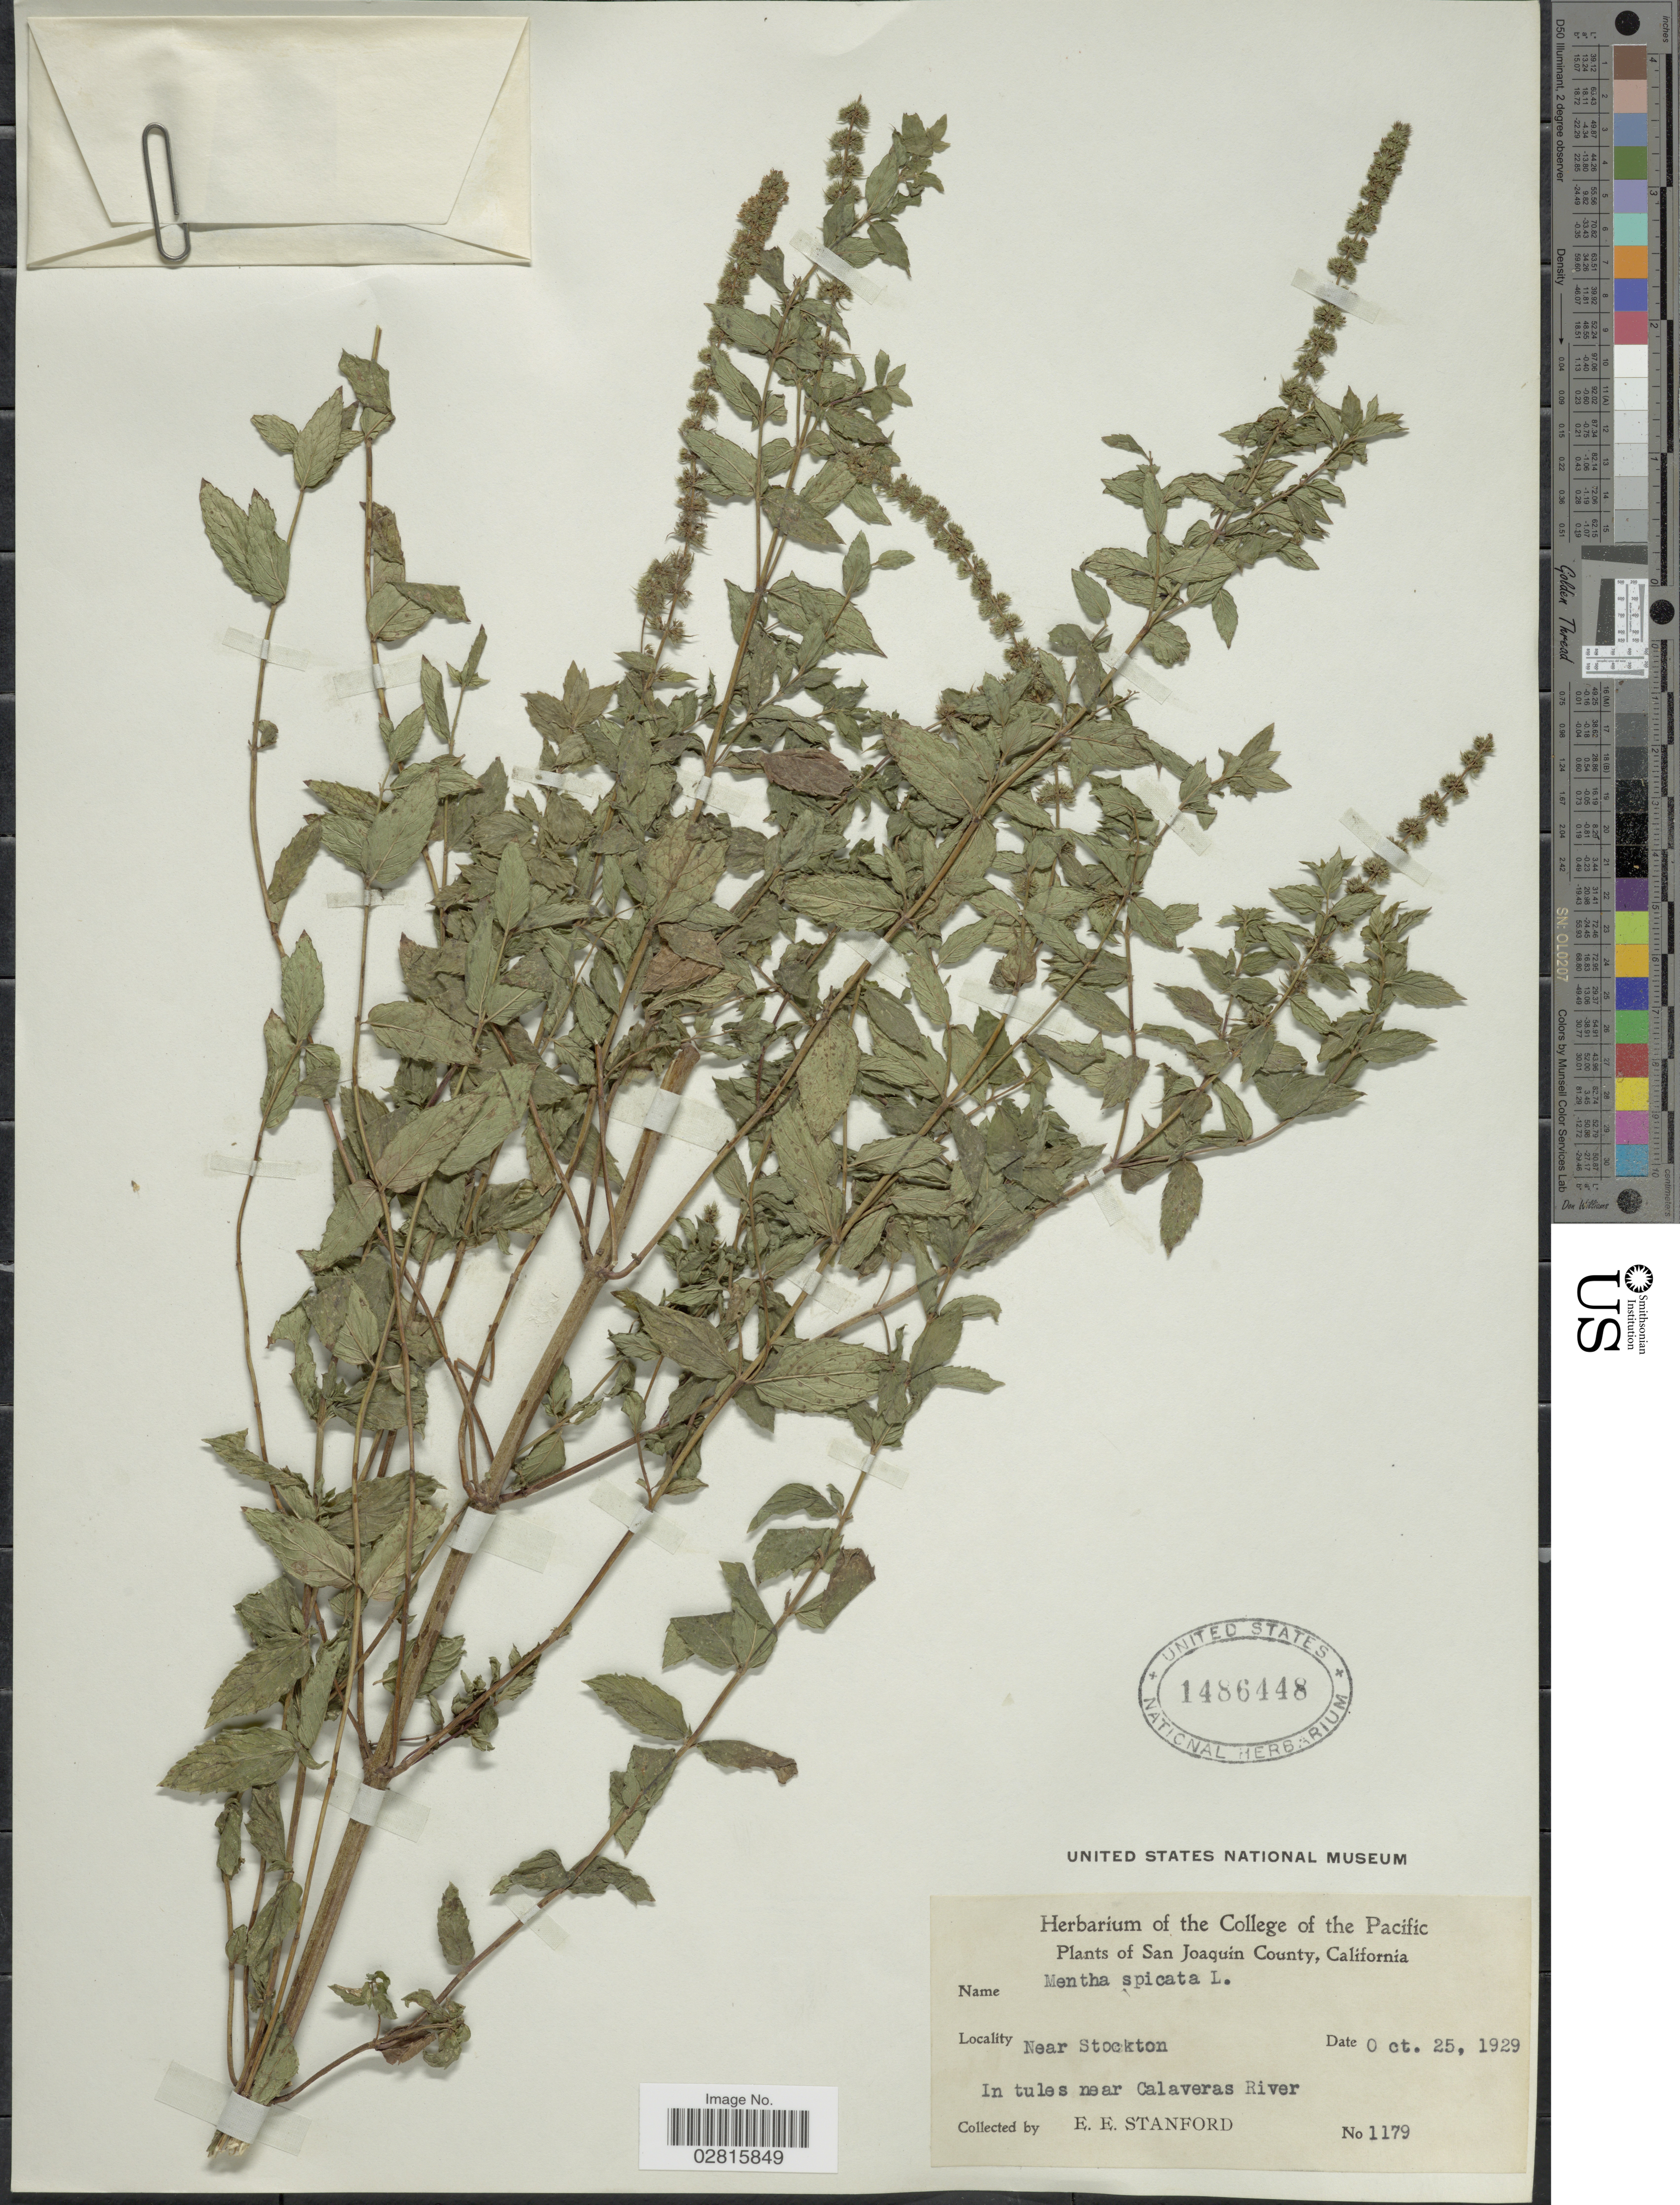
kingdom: Plantae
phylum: Tracheophyta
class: Magnoliopsida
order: Lamiales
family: Lamiaceae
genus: Mentha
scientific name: Mentha spicata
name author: L.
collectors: E. Stanford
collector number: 1179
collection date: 1929-10-25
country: United States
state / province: California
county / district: San Joaquin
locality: San Joaquin County. Near Stockton. In tules near Calaveras River.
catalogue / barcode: US 1486448